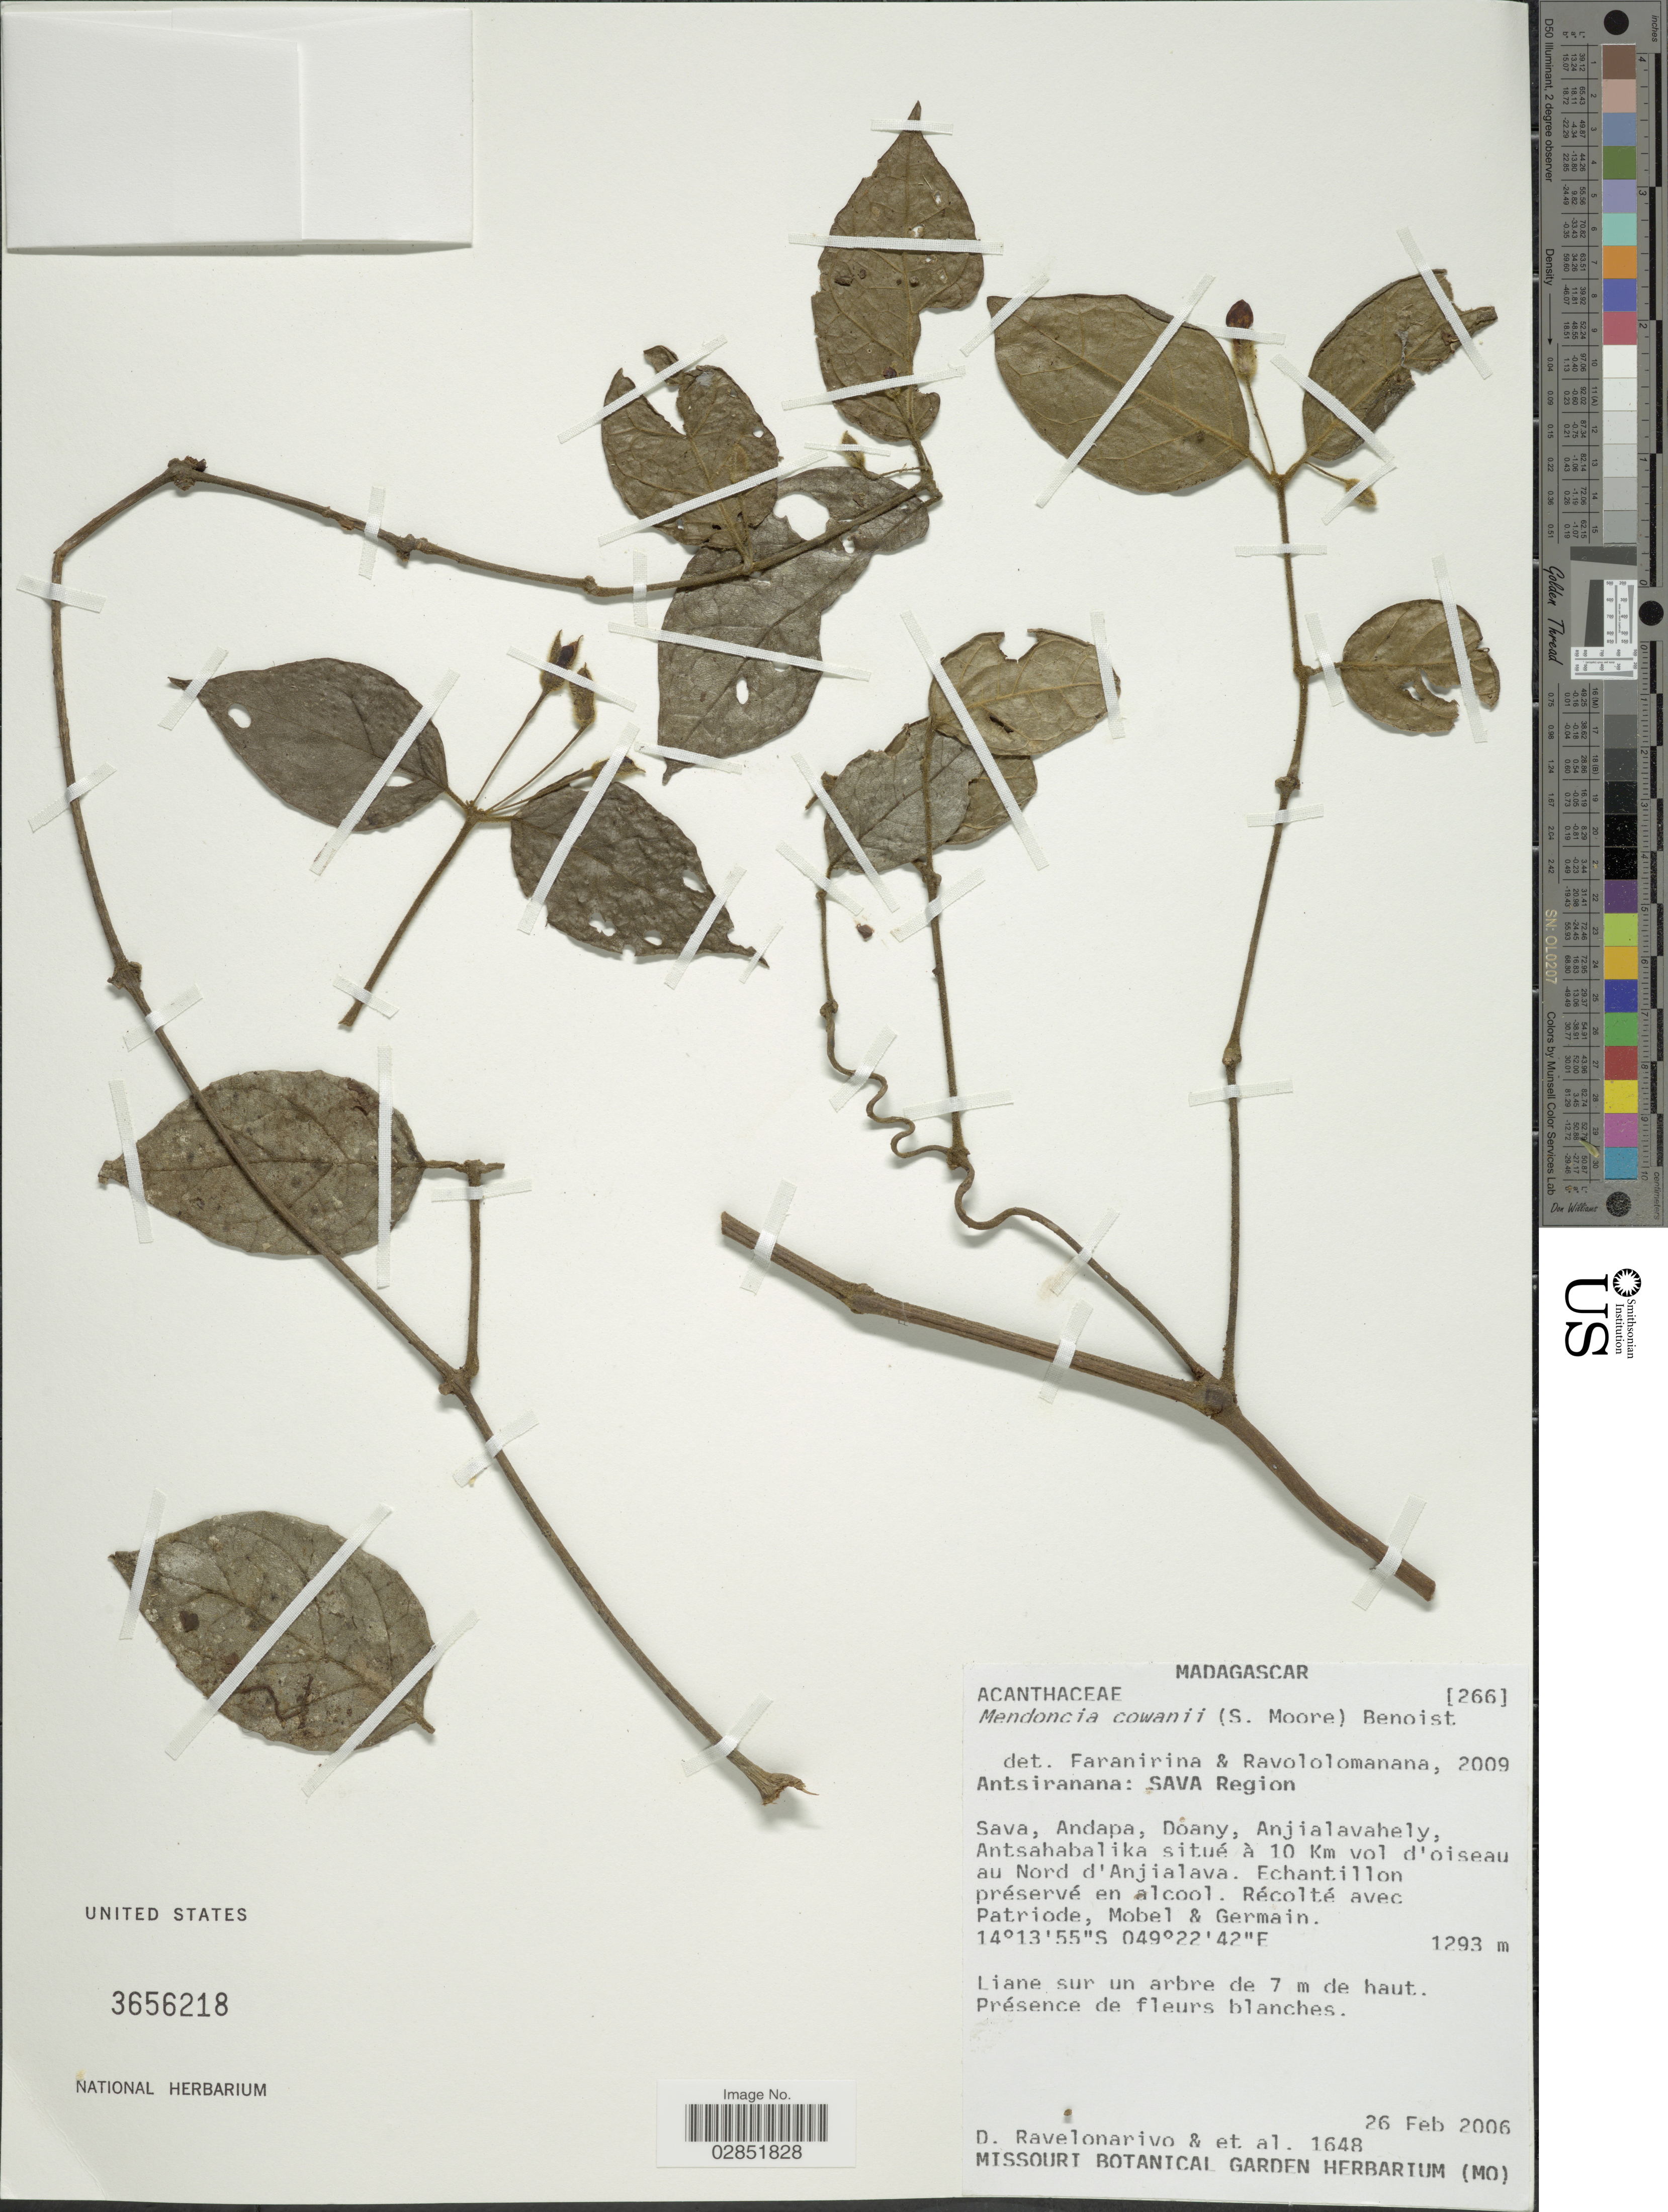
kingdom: Plantae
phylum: Tracheophyta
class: Magnoliopsida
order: Lamiales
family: Acanthaceae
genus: Mendoncia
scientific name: Mendoncia flagellaris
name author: (Baker) Benoist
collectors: D. Ravelonarivo, Patriode, Mobel & -. Germain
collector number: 1648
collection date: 2006-02-26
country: Madagascar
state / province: Sava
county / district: Andapa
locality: SAVA Region. Sava, Andapa, Doany, Anjialavahely, Antsahabalika situé à 10 Km vol d'oiseau au Nord d'Anjialava.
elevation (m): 1293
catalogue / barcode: US 3656218